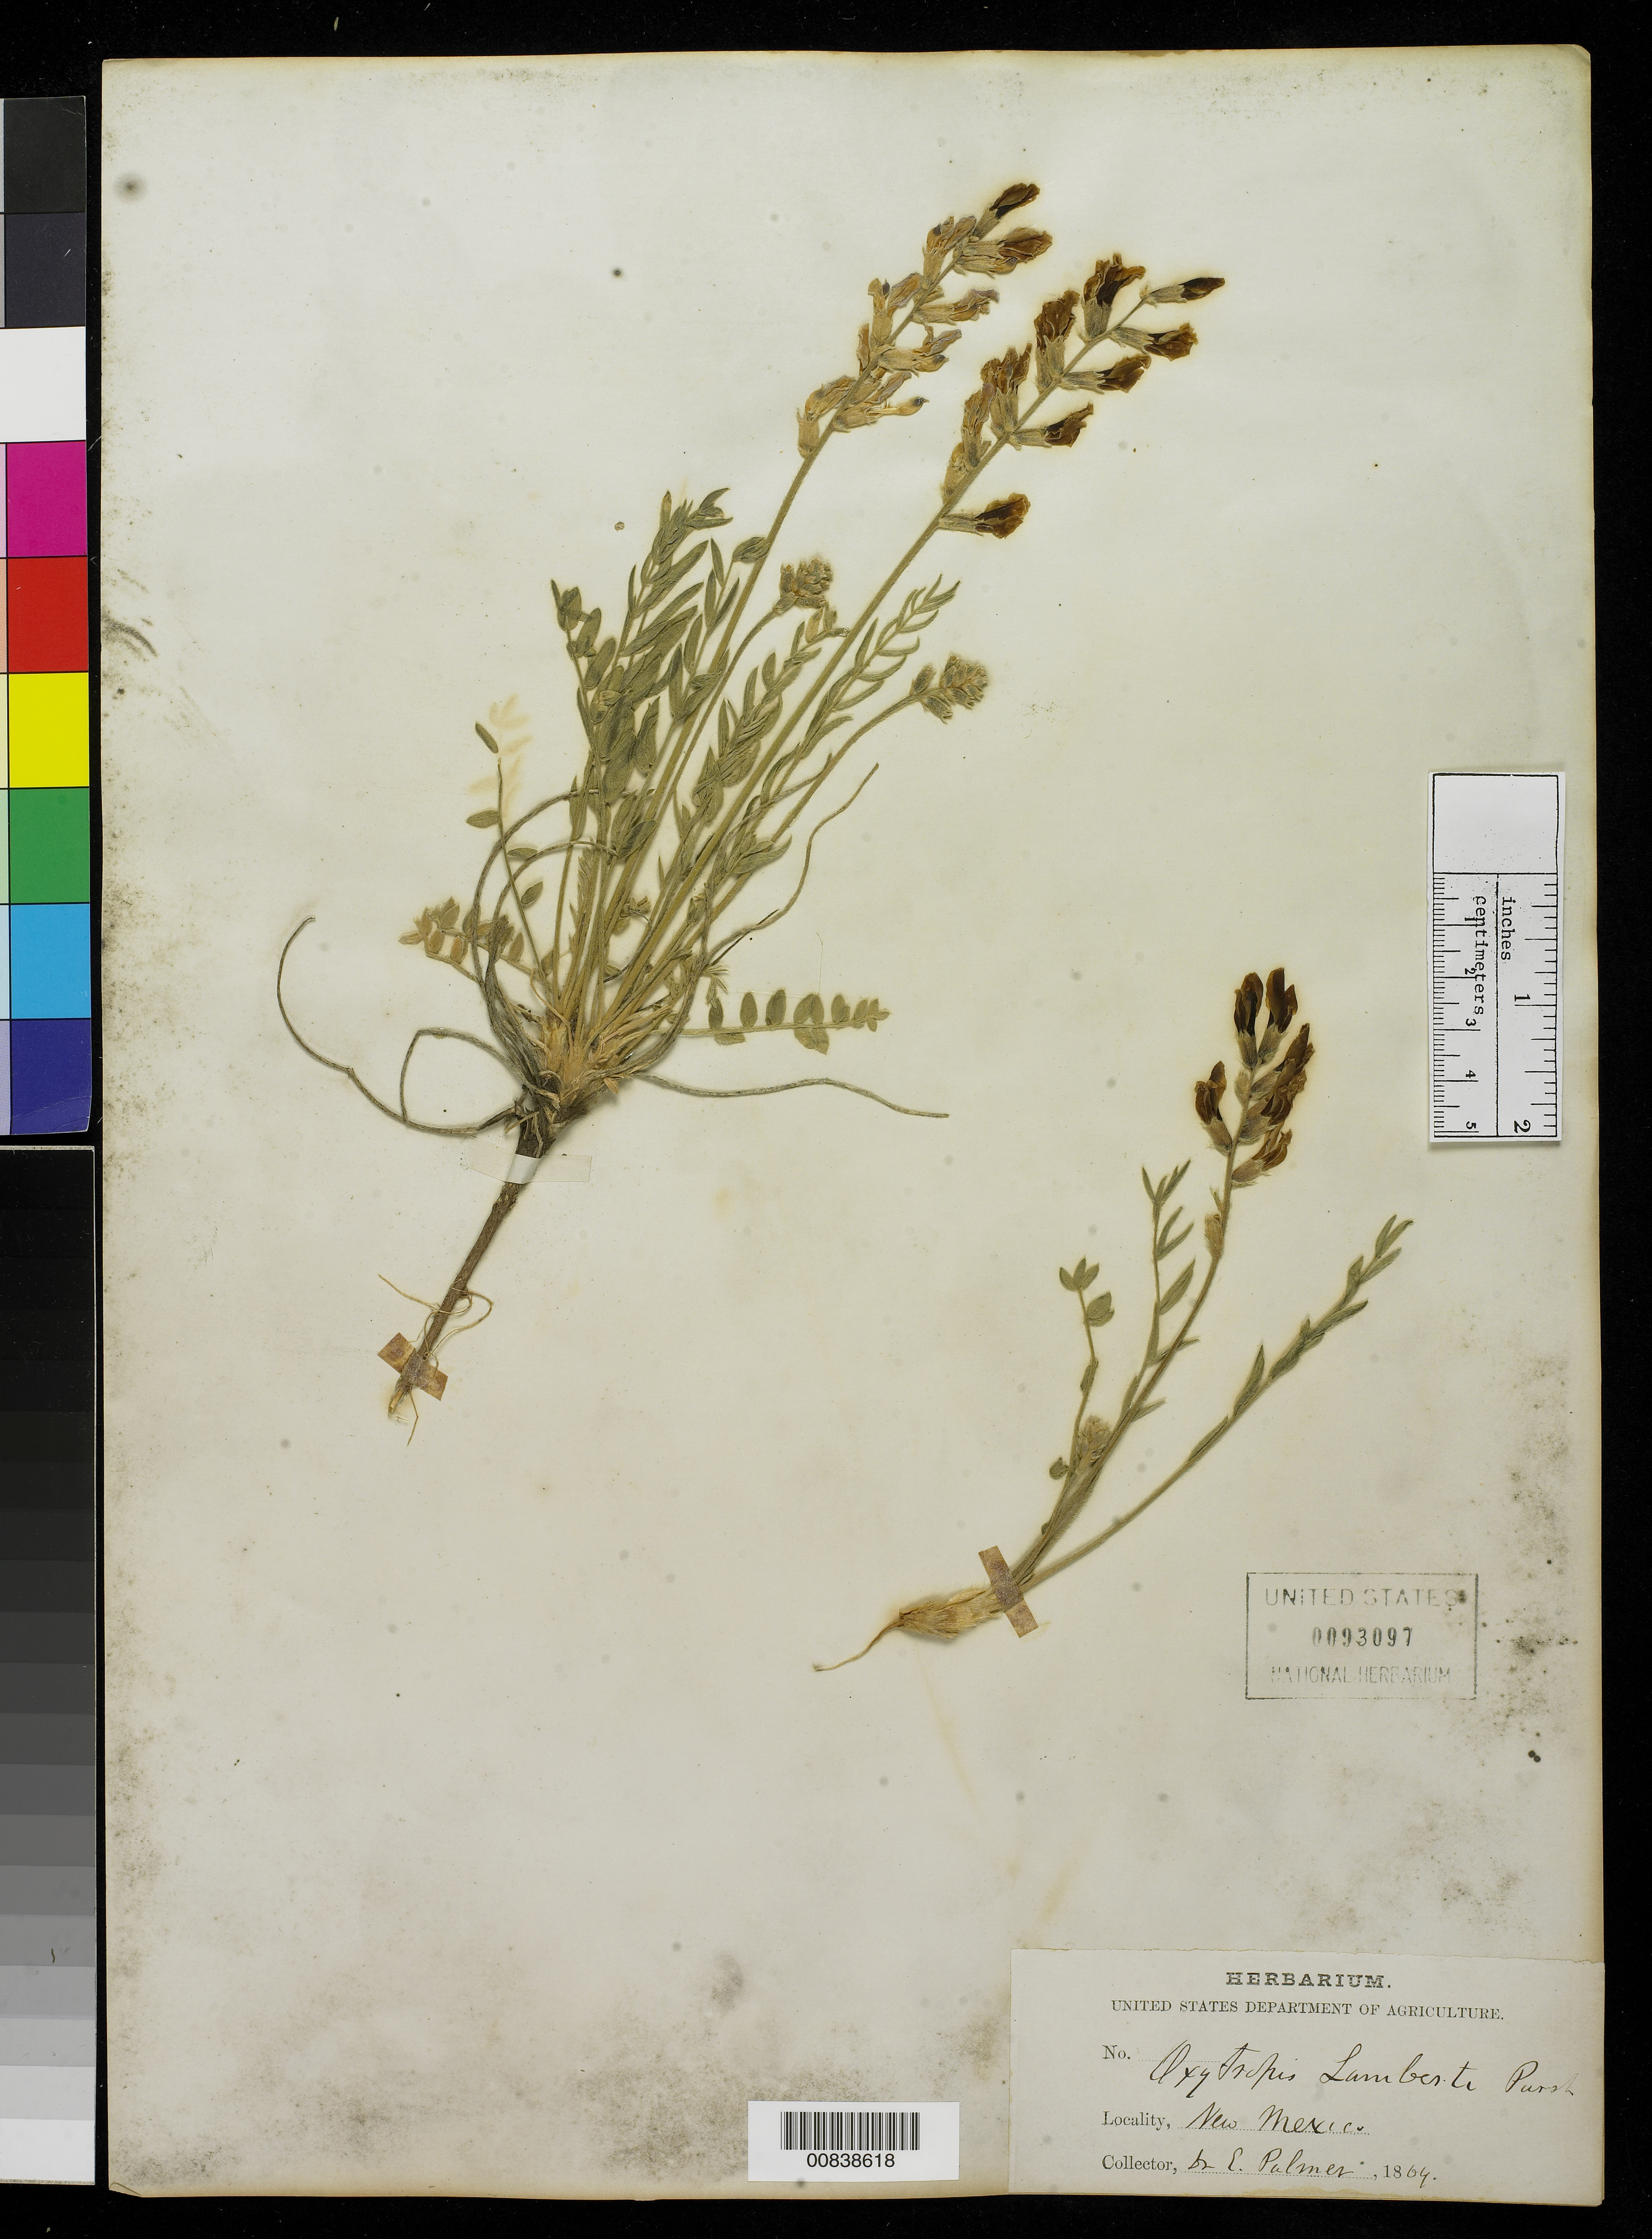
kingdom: Plantae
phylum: Tracheophyta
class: Magnoliopsida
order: Fabales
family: Fabaceae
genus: Oxytropis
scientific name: Oxytropis lambertii var. bigelovii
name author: A. Gray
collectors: E. Palmer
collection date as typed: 1864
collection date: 1864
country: United States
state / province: New Mexico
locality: New Mexico.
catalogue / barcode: US 93097